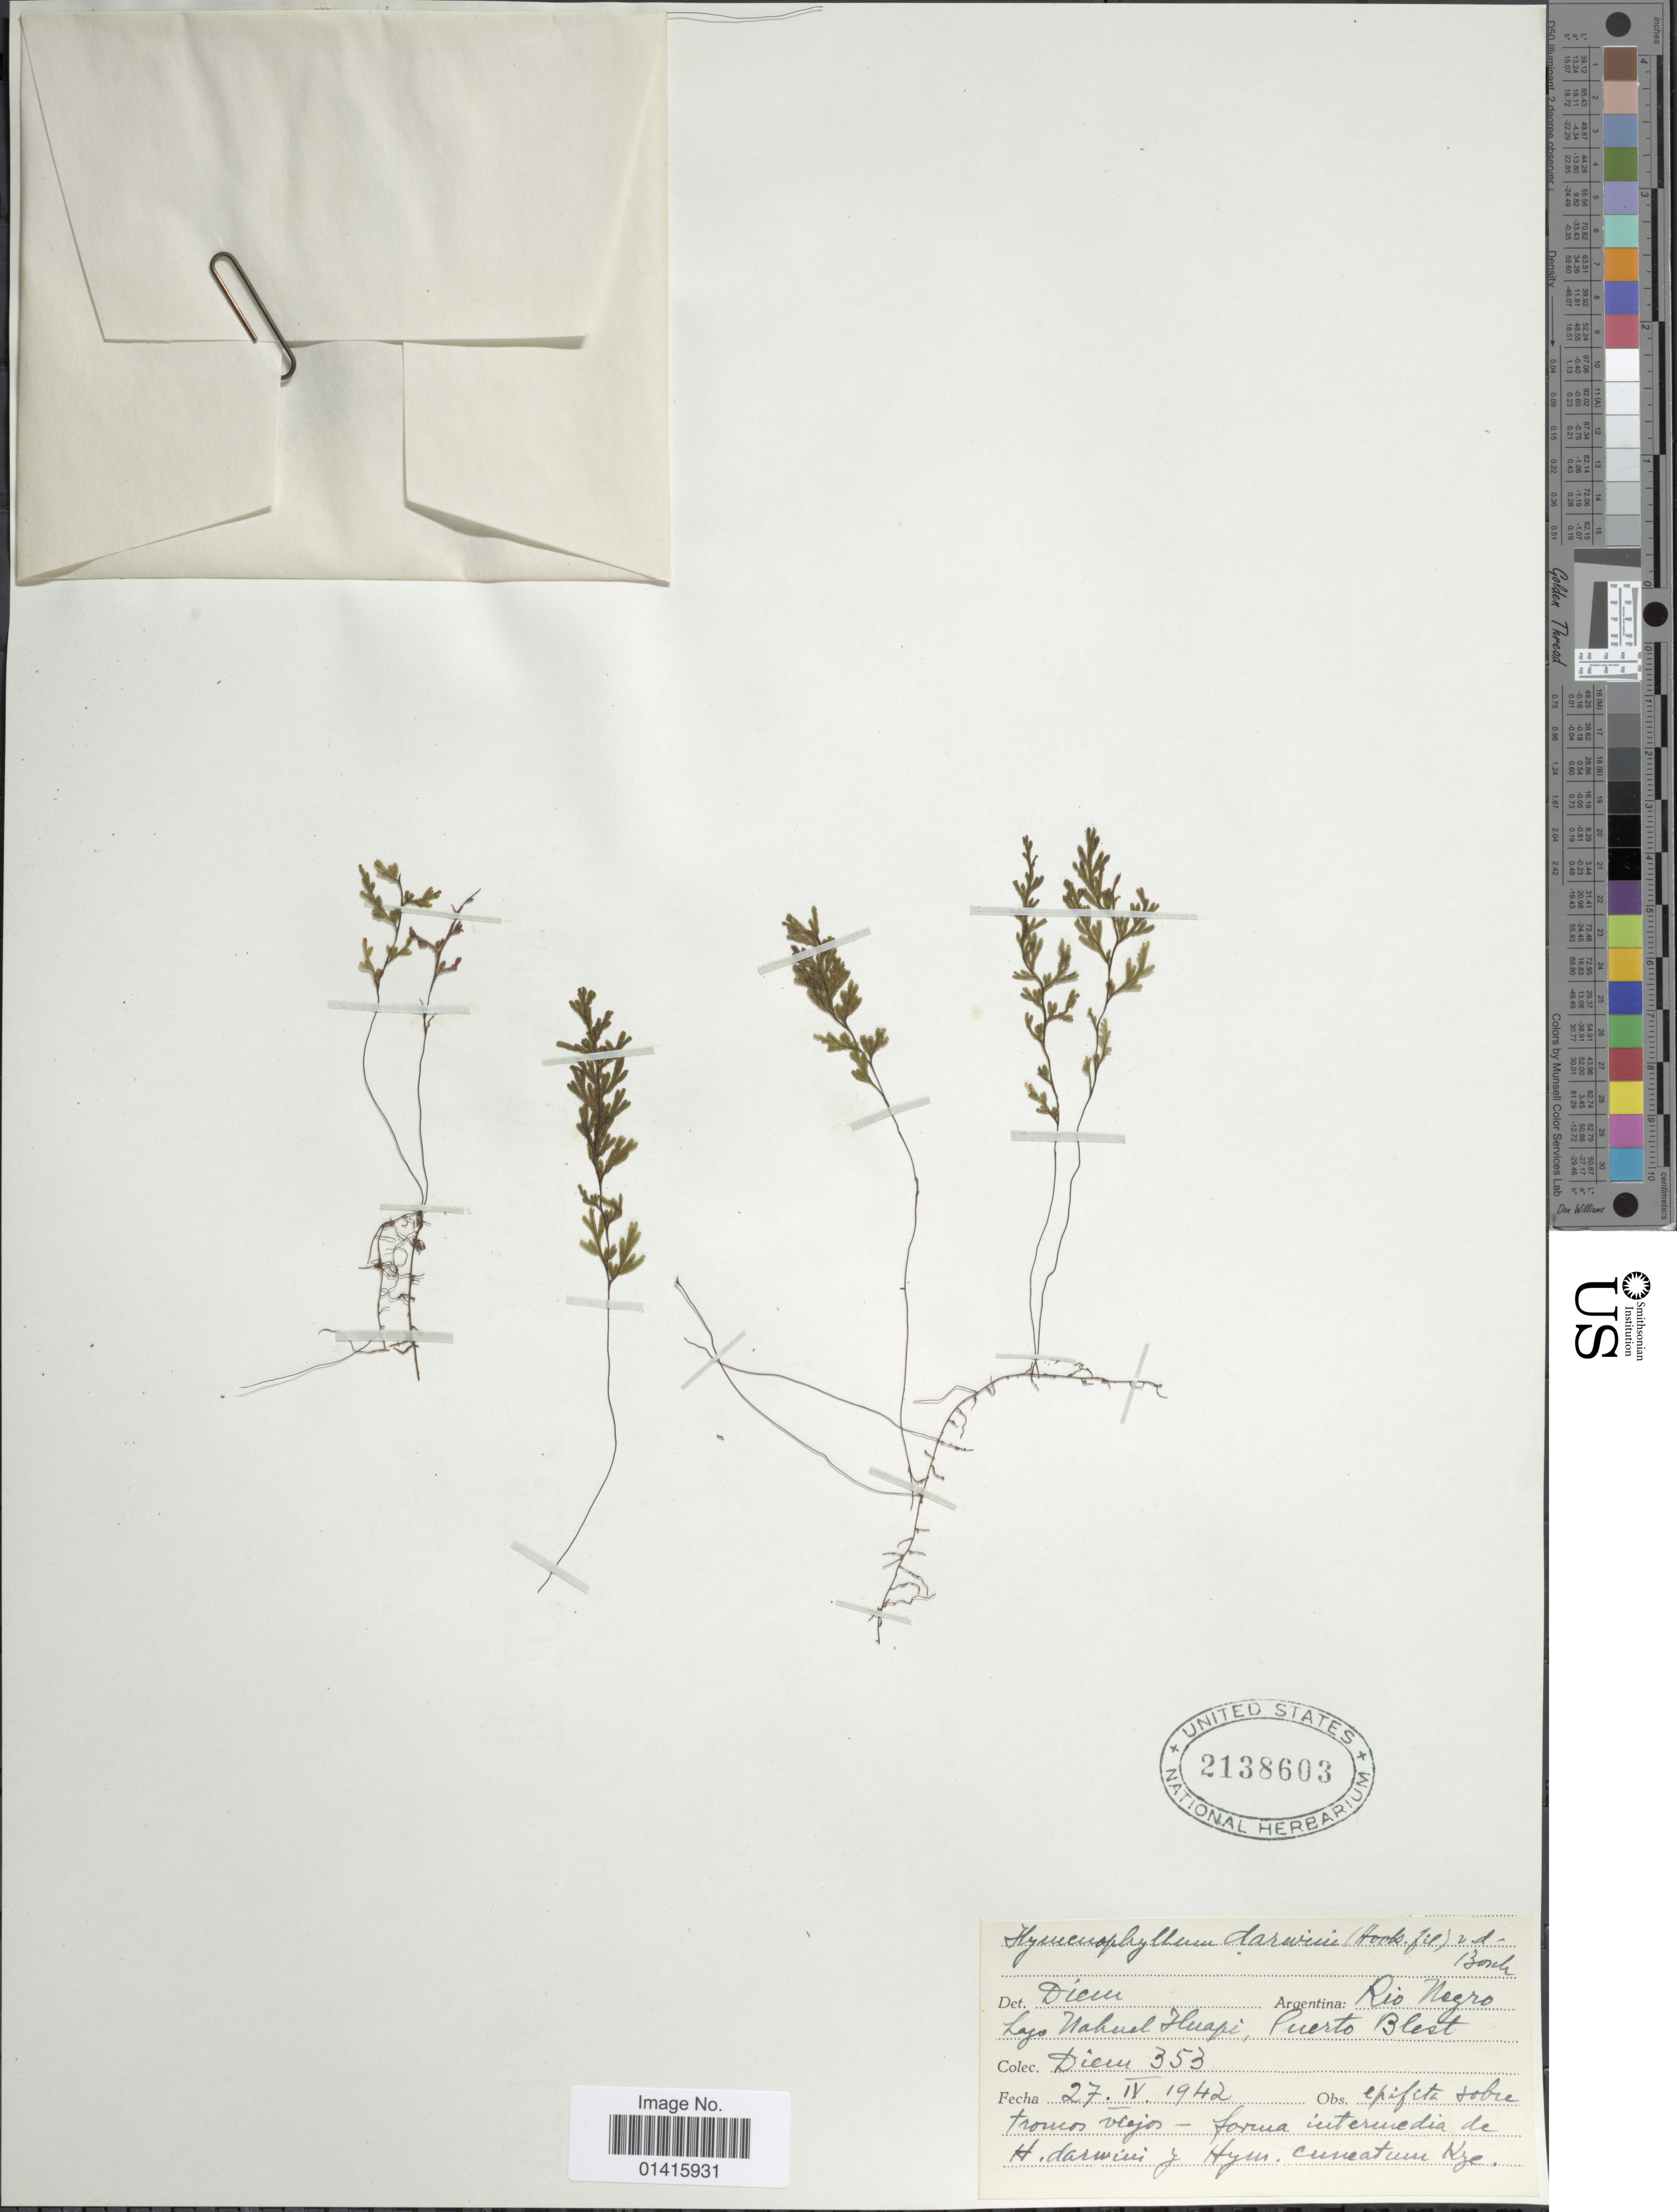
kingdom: Plantae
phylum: Tracheophyta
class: Polypodiopsida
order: Hymenophyllales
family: Hymenophyllaceae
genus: Hymenophyllum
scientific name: Hymenophyllum darwinii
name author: Hook. f.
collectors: Diem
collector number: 353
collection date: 1942-04-27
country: Argentina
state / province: Rio Negro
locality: Argentine: Rio Negro, Lago nahub Huapi, Puerto Blest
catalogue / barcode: US 2138603